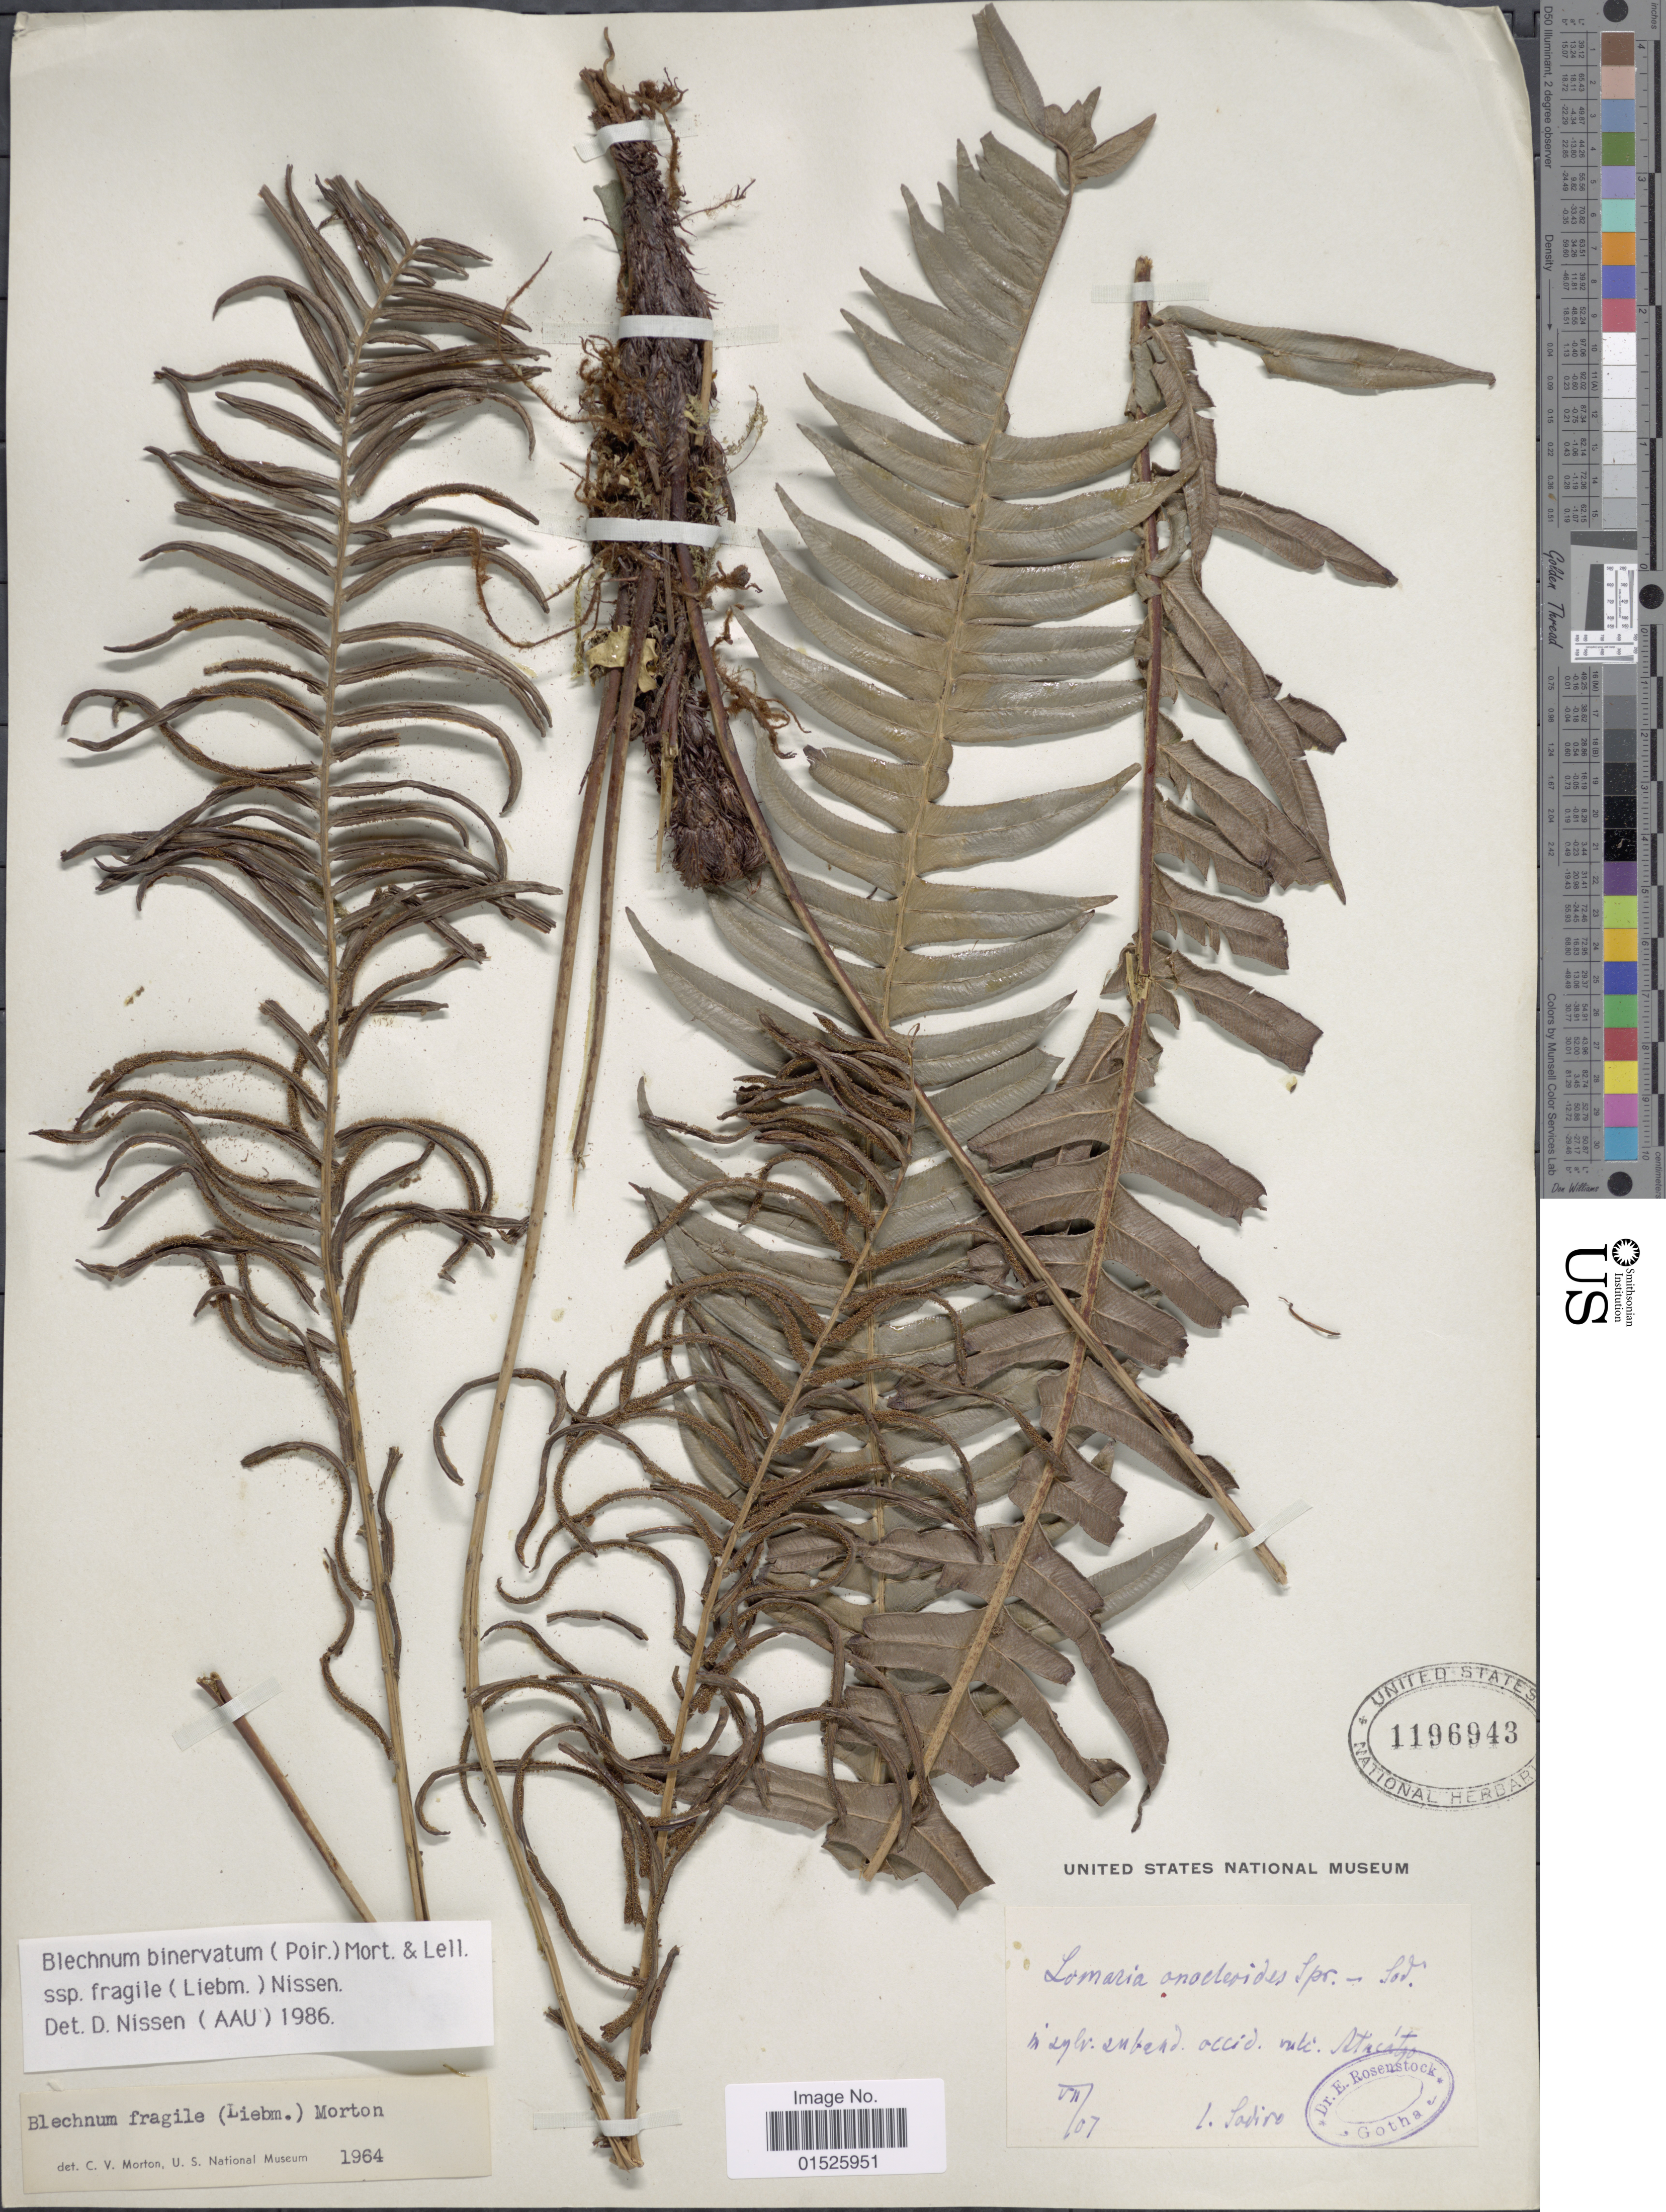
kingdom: Plantae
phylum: Tracheophyta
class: Polypodiopsida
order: Polypodiales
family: Blechnaceae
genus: Blechnum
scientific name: Blechnum fragile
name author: (Liebm.) C.V. Morton & Lellinger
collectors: Sodiro, --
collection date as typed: Transcribed d/m/y: /7/7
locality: In sylv: inbard. occid. [illegible text] Atacatjo.[interpreted]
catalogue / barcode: US 1196943